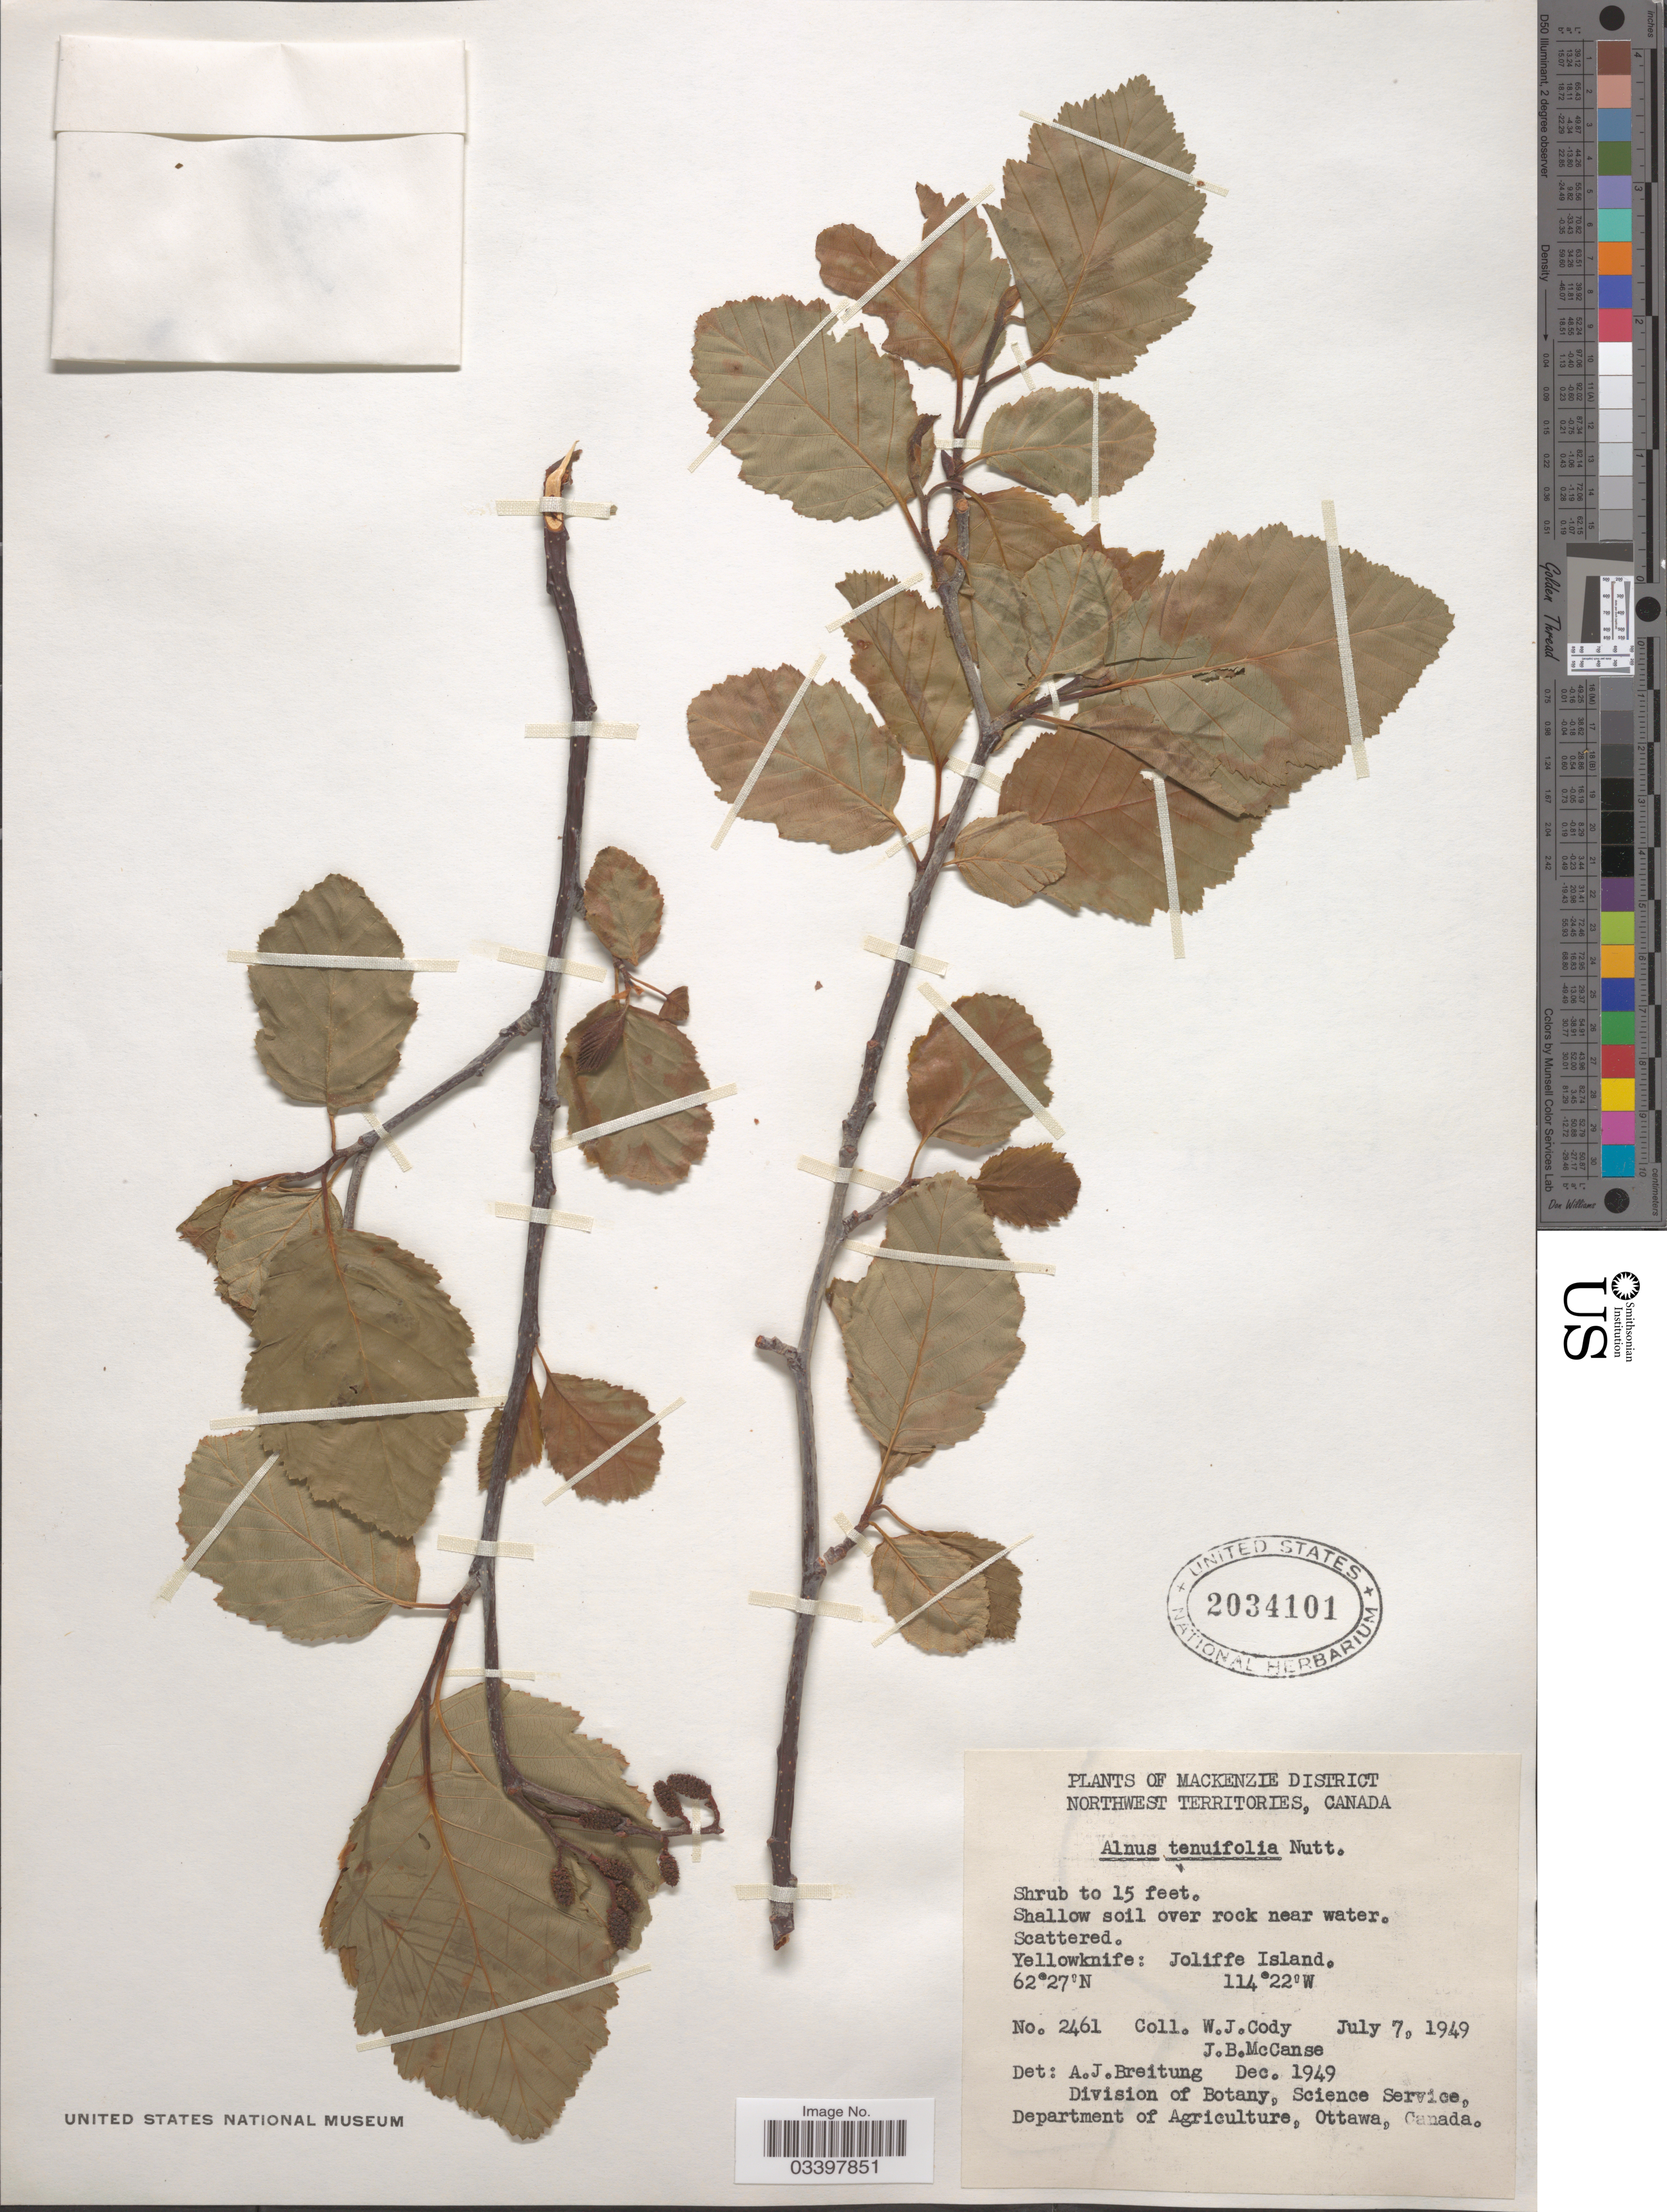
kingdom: Plantae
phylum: Tracheophyta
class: Magnoliopsida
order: Fagales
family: Betulaceae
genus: Alnus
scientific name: Alnus incana subsp. tenuifolia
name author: (Nutt.) Breitung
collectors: W. Cody & J. McCanse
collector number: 2461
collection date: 1949-07-07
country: Canada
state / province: Northwest Territories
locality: Mackenzie District. Yellowknife: Joliffe Island.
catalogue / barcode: US 2034101